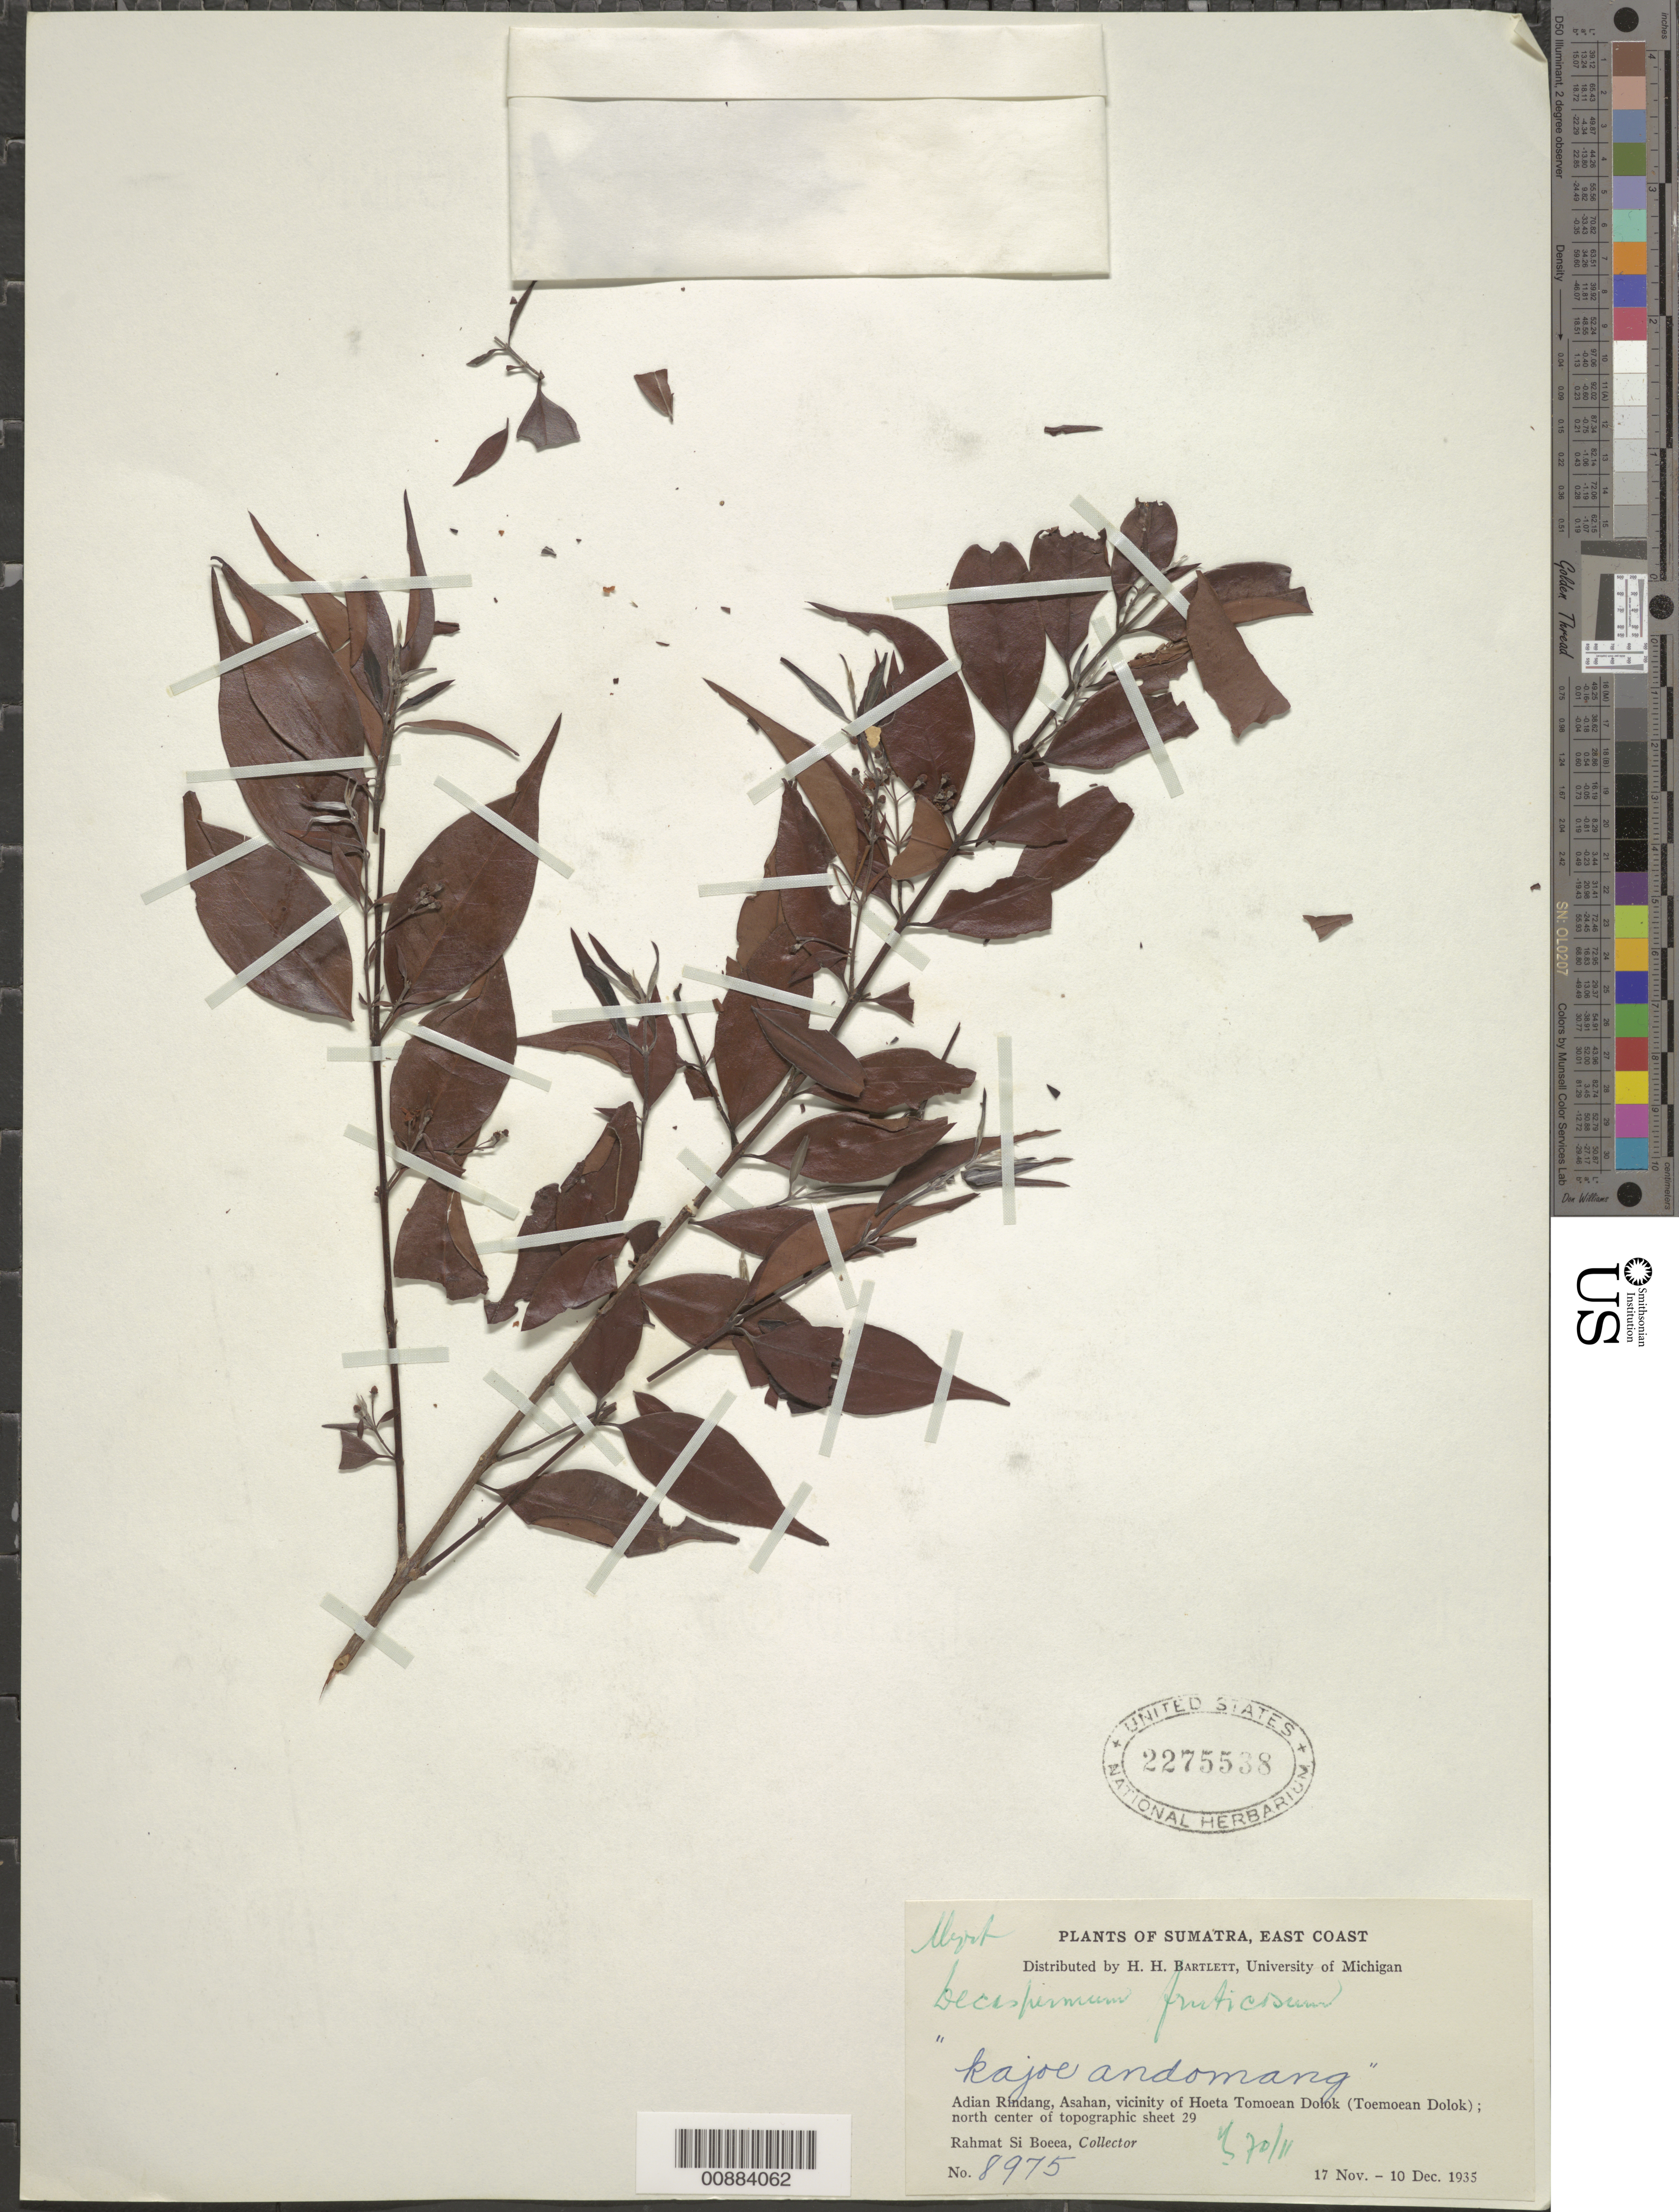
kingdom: Plantae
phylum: Tracheophyta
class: Magnoliopsida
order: Myrtales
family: Myrtaceae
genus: Decaspermum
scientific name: Decaspermum parviflorum subsp. parviflorum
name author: (Lam.) A.J. Scott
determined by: Strong, Mark T., (BOT), Smithsonian Institution - National Museum of Natural History (UNITED STATES)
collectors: Rahmat Si Boeea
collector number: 8975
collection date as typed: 17 Nov 1935 to 10 Dec 1935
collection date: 1935-11-17/1935-12-10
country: Indonesia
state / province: Sumatra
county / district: Aceh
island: Sumatra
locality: Adian Rindang, Asahan, vicinity of Hoeta Tomoean Dolok (Toemoean Dolok); N center of topographic sheet 29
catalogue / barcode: US 2275538